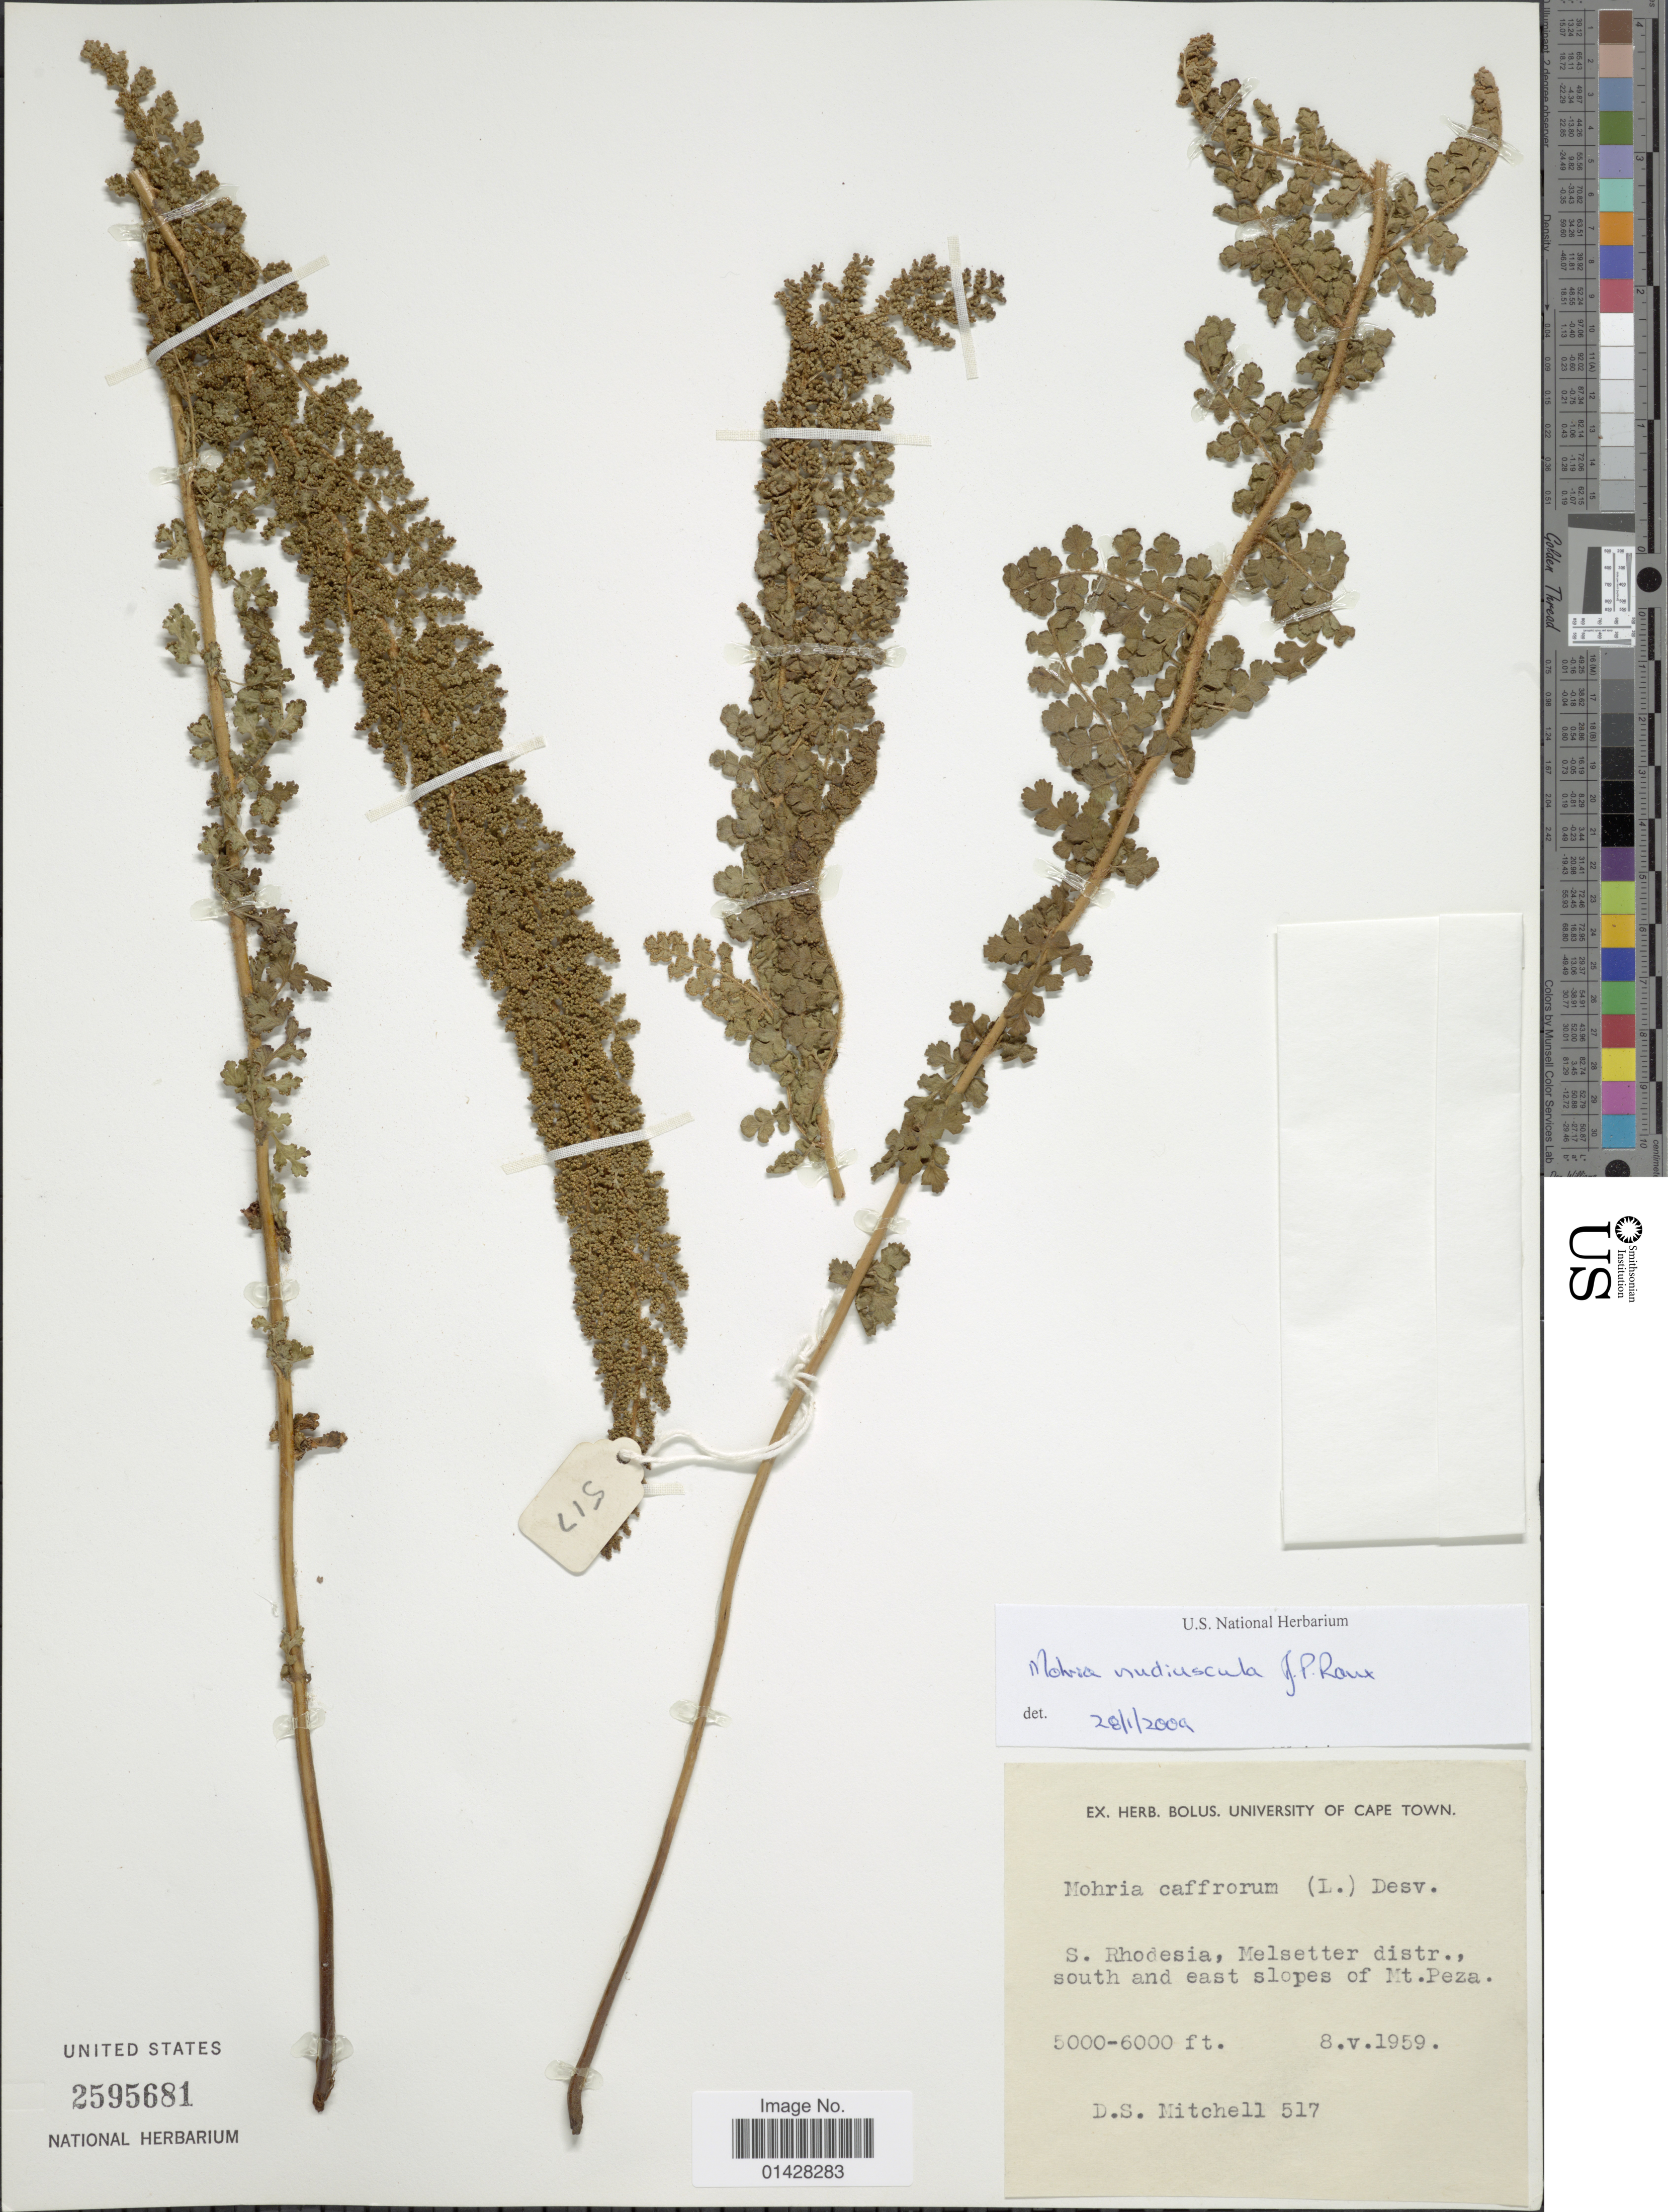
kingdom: Plantae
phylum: Tracheophyta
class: Polypodiopsida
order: Schizaeales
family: Anemiaceae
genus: Anemia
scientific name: Anemia nudiuscula comb ined.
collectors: D. Mitchell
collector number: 517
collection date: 1959-05-08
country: Zimbabwe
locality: S. Rhodesia, Melsetter distr., south and east slopes of Mt. Peza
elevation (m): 1524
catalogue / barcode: US 2595681